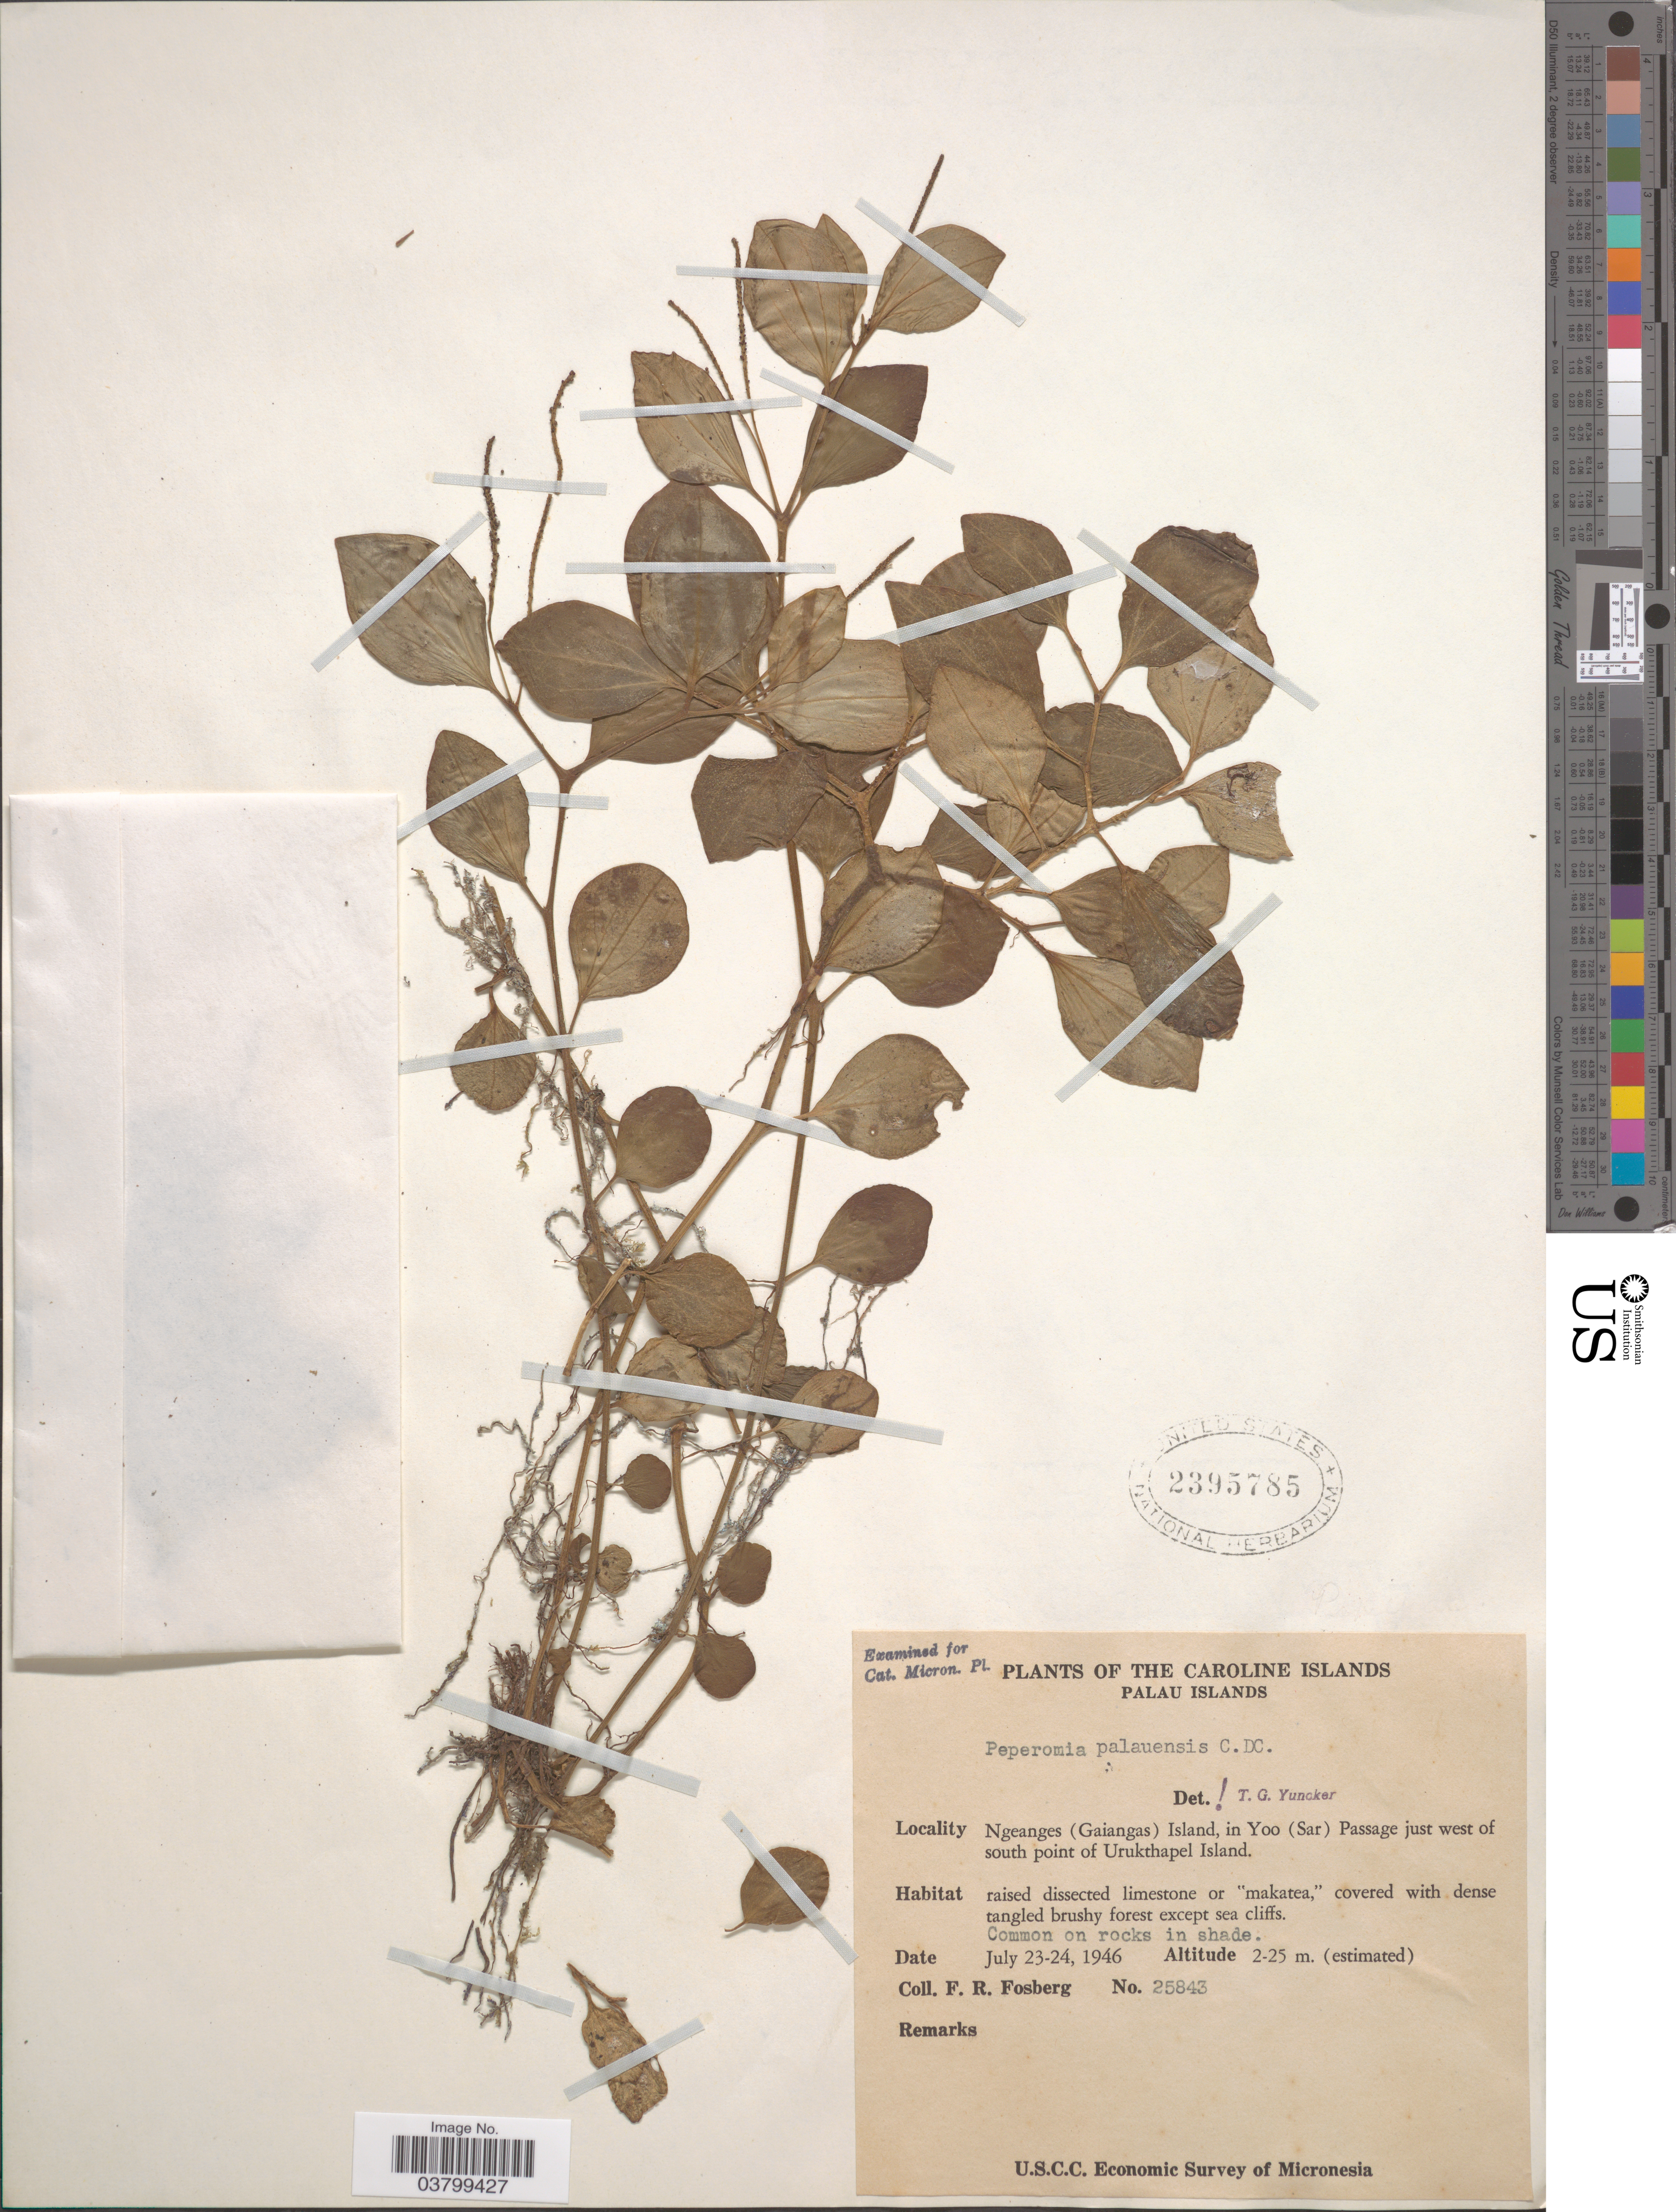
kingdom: Plantae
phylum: Tracheophyta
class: Magnoliopsida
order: Piperales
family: Piperaceae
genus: Peperomia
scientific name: Peperomia kraemeri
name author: C. DC.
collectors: F. R. Fosberg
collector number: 25843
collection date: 1946-07-23/1946-07-24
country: Palau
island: Ngeanges (Gaiangas)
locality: The Caroline Islands. Palau Islands. Ngeanges (Gaiangas) Island, in Yoo (Sar) Passage just west of south point of Urukthapel Island.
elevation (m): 2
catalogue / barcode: US 2395785